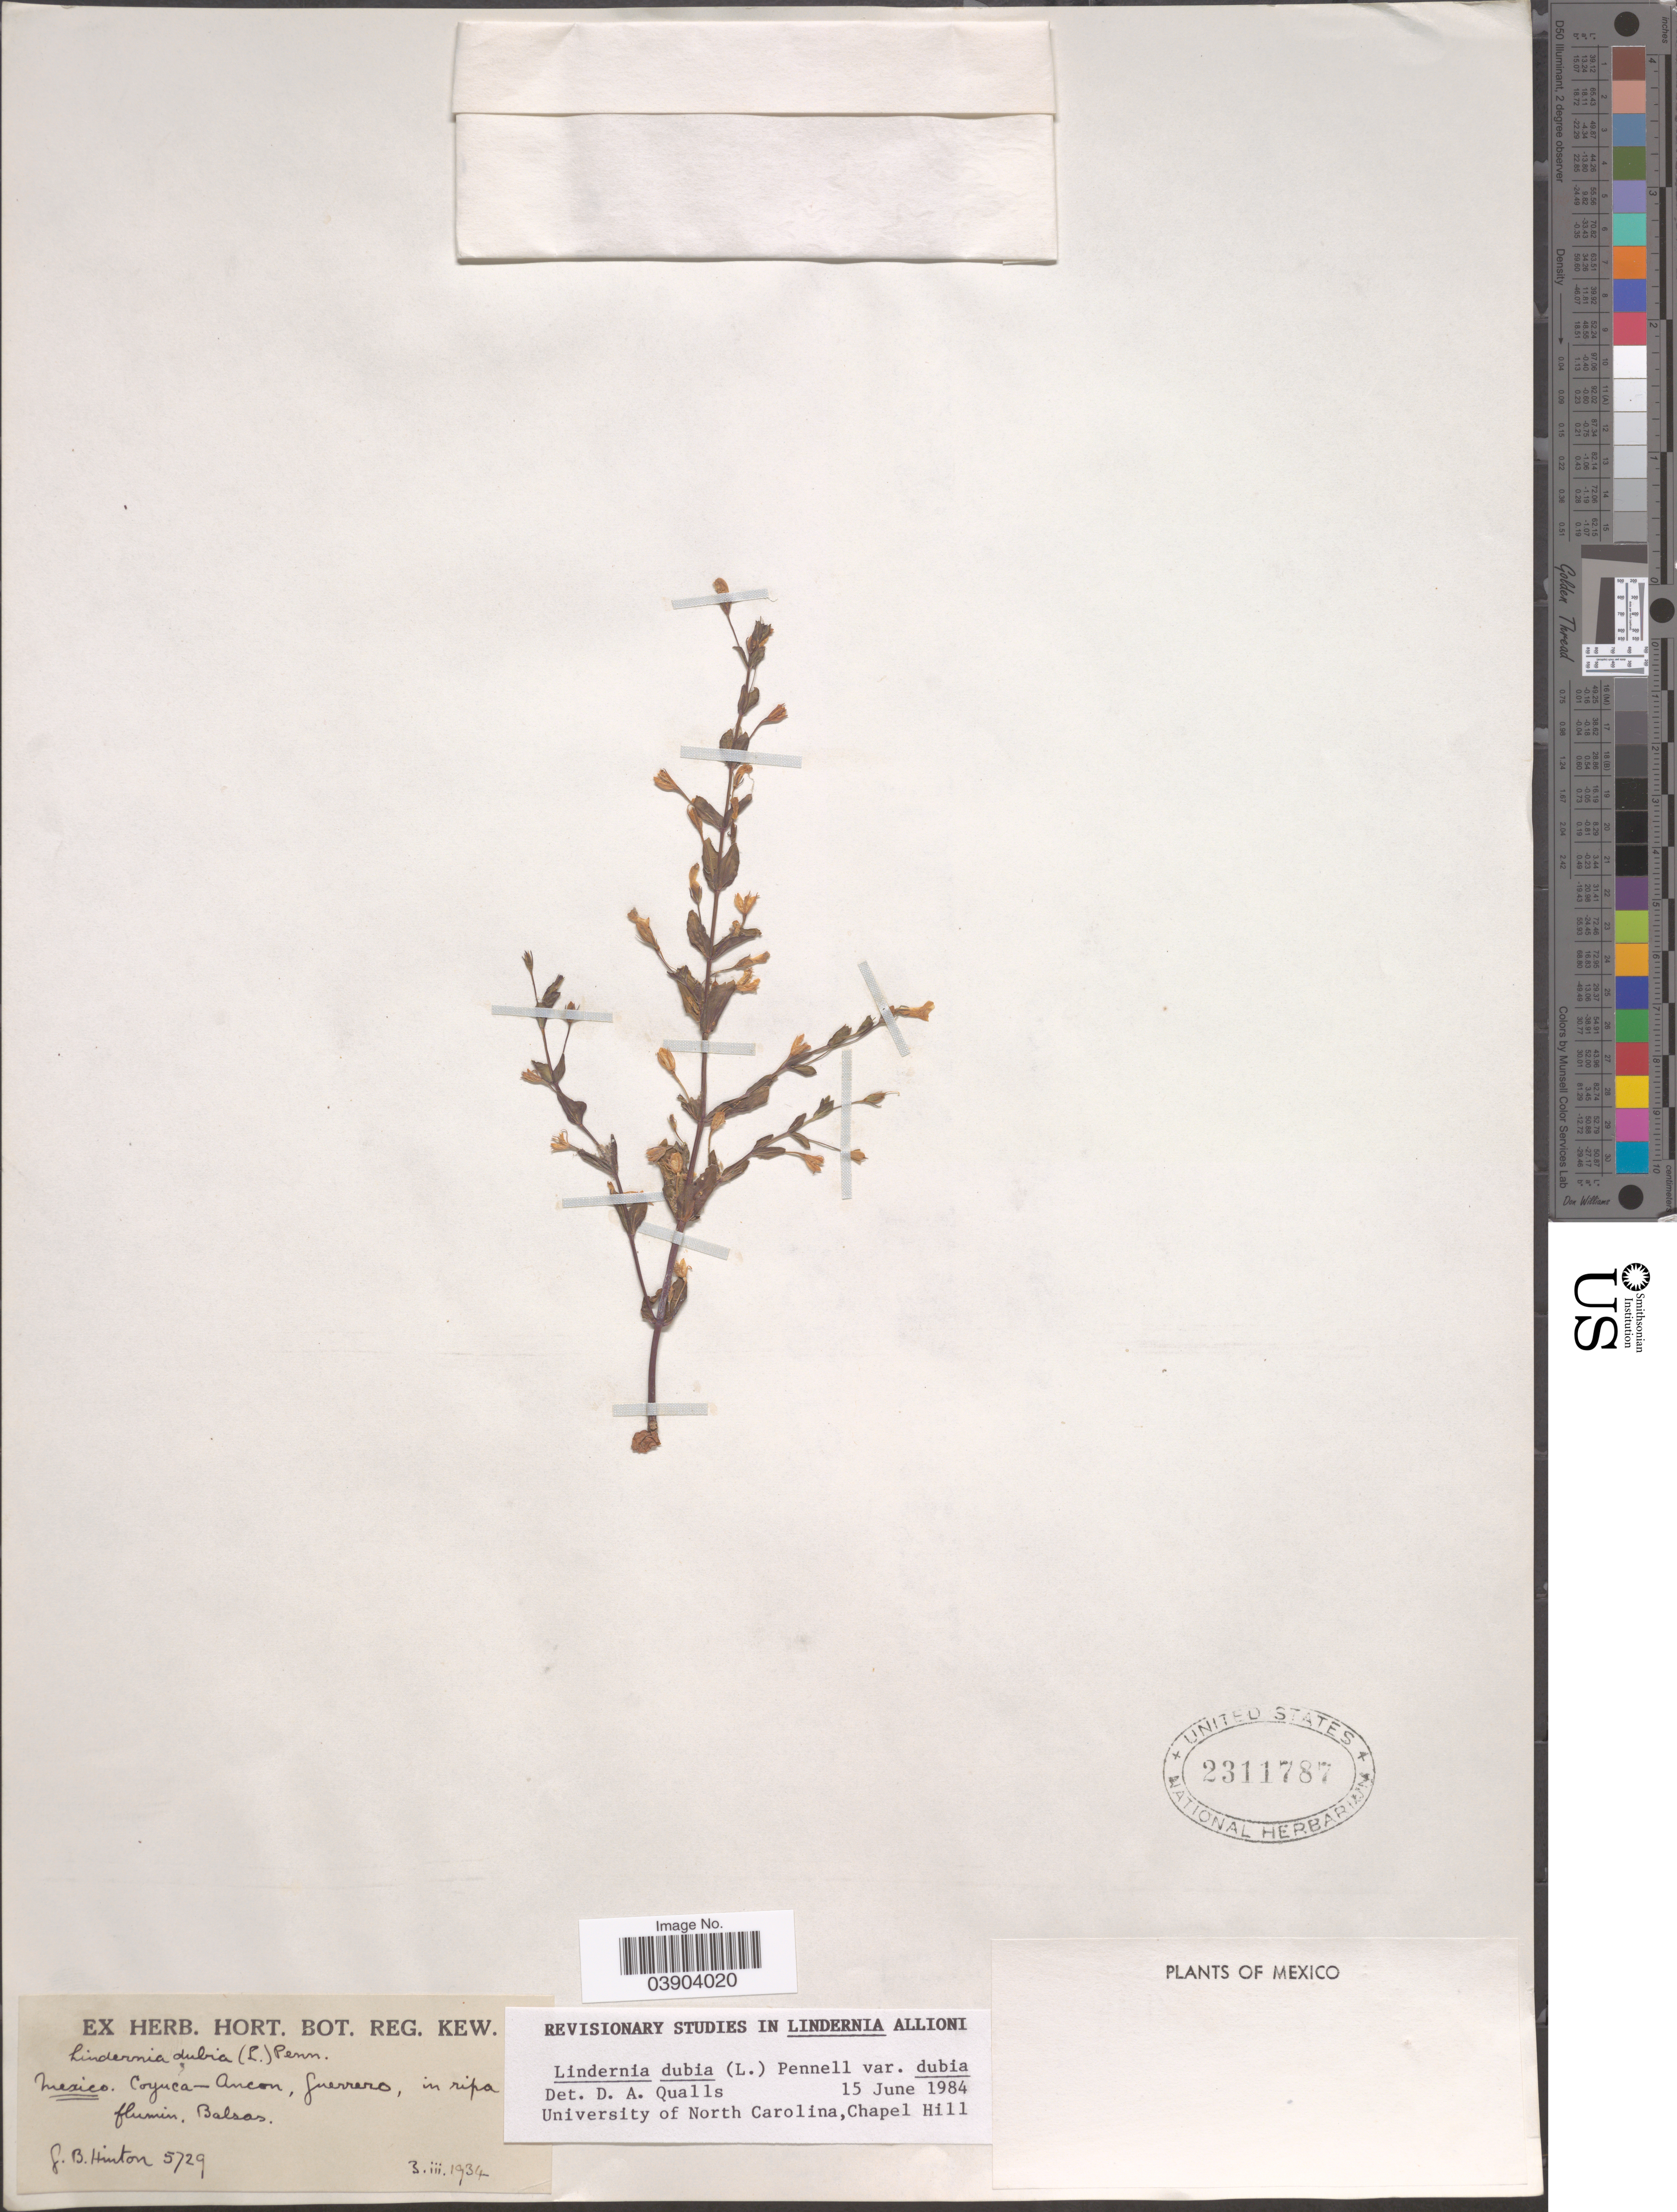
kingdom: Plantae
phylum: Tracheophyta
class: Magnoliopsida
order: Lamiales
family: Linderniaceae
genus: Lindernia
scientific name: Lindernia dubia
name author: (L.) Pennell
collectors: G. B. Hinton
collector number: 5729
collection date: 1934-03-03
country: Mexico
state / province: Guerrero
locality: Coyuca-Ancon, in ripa flumin, Balsas.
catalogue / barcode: US 2311787